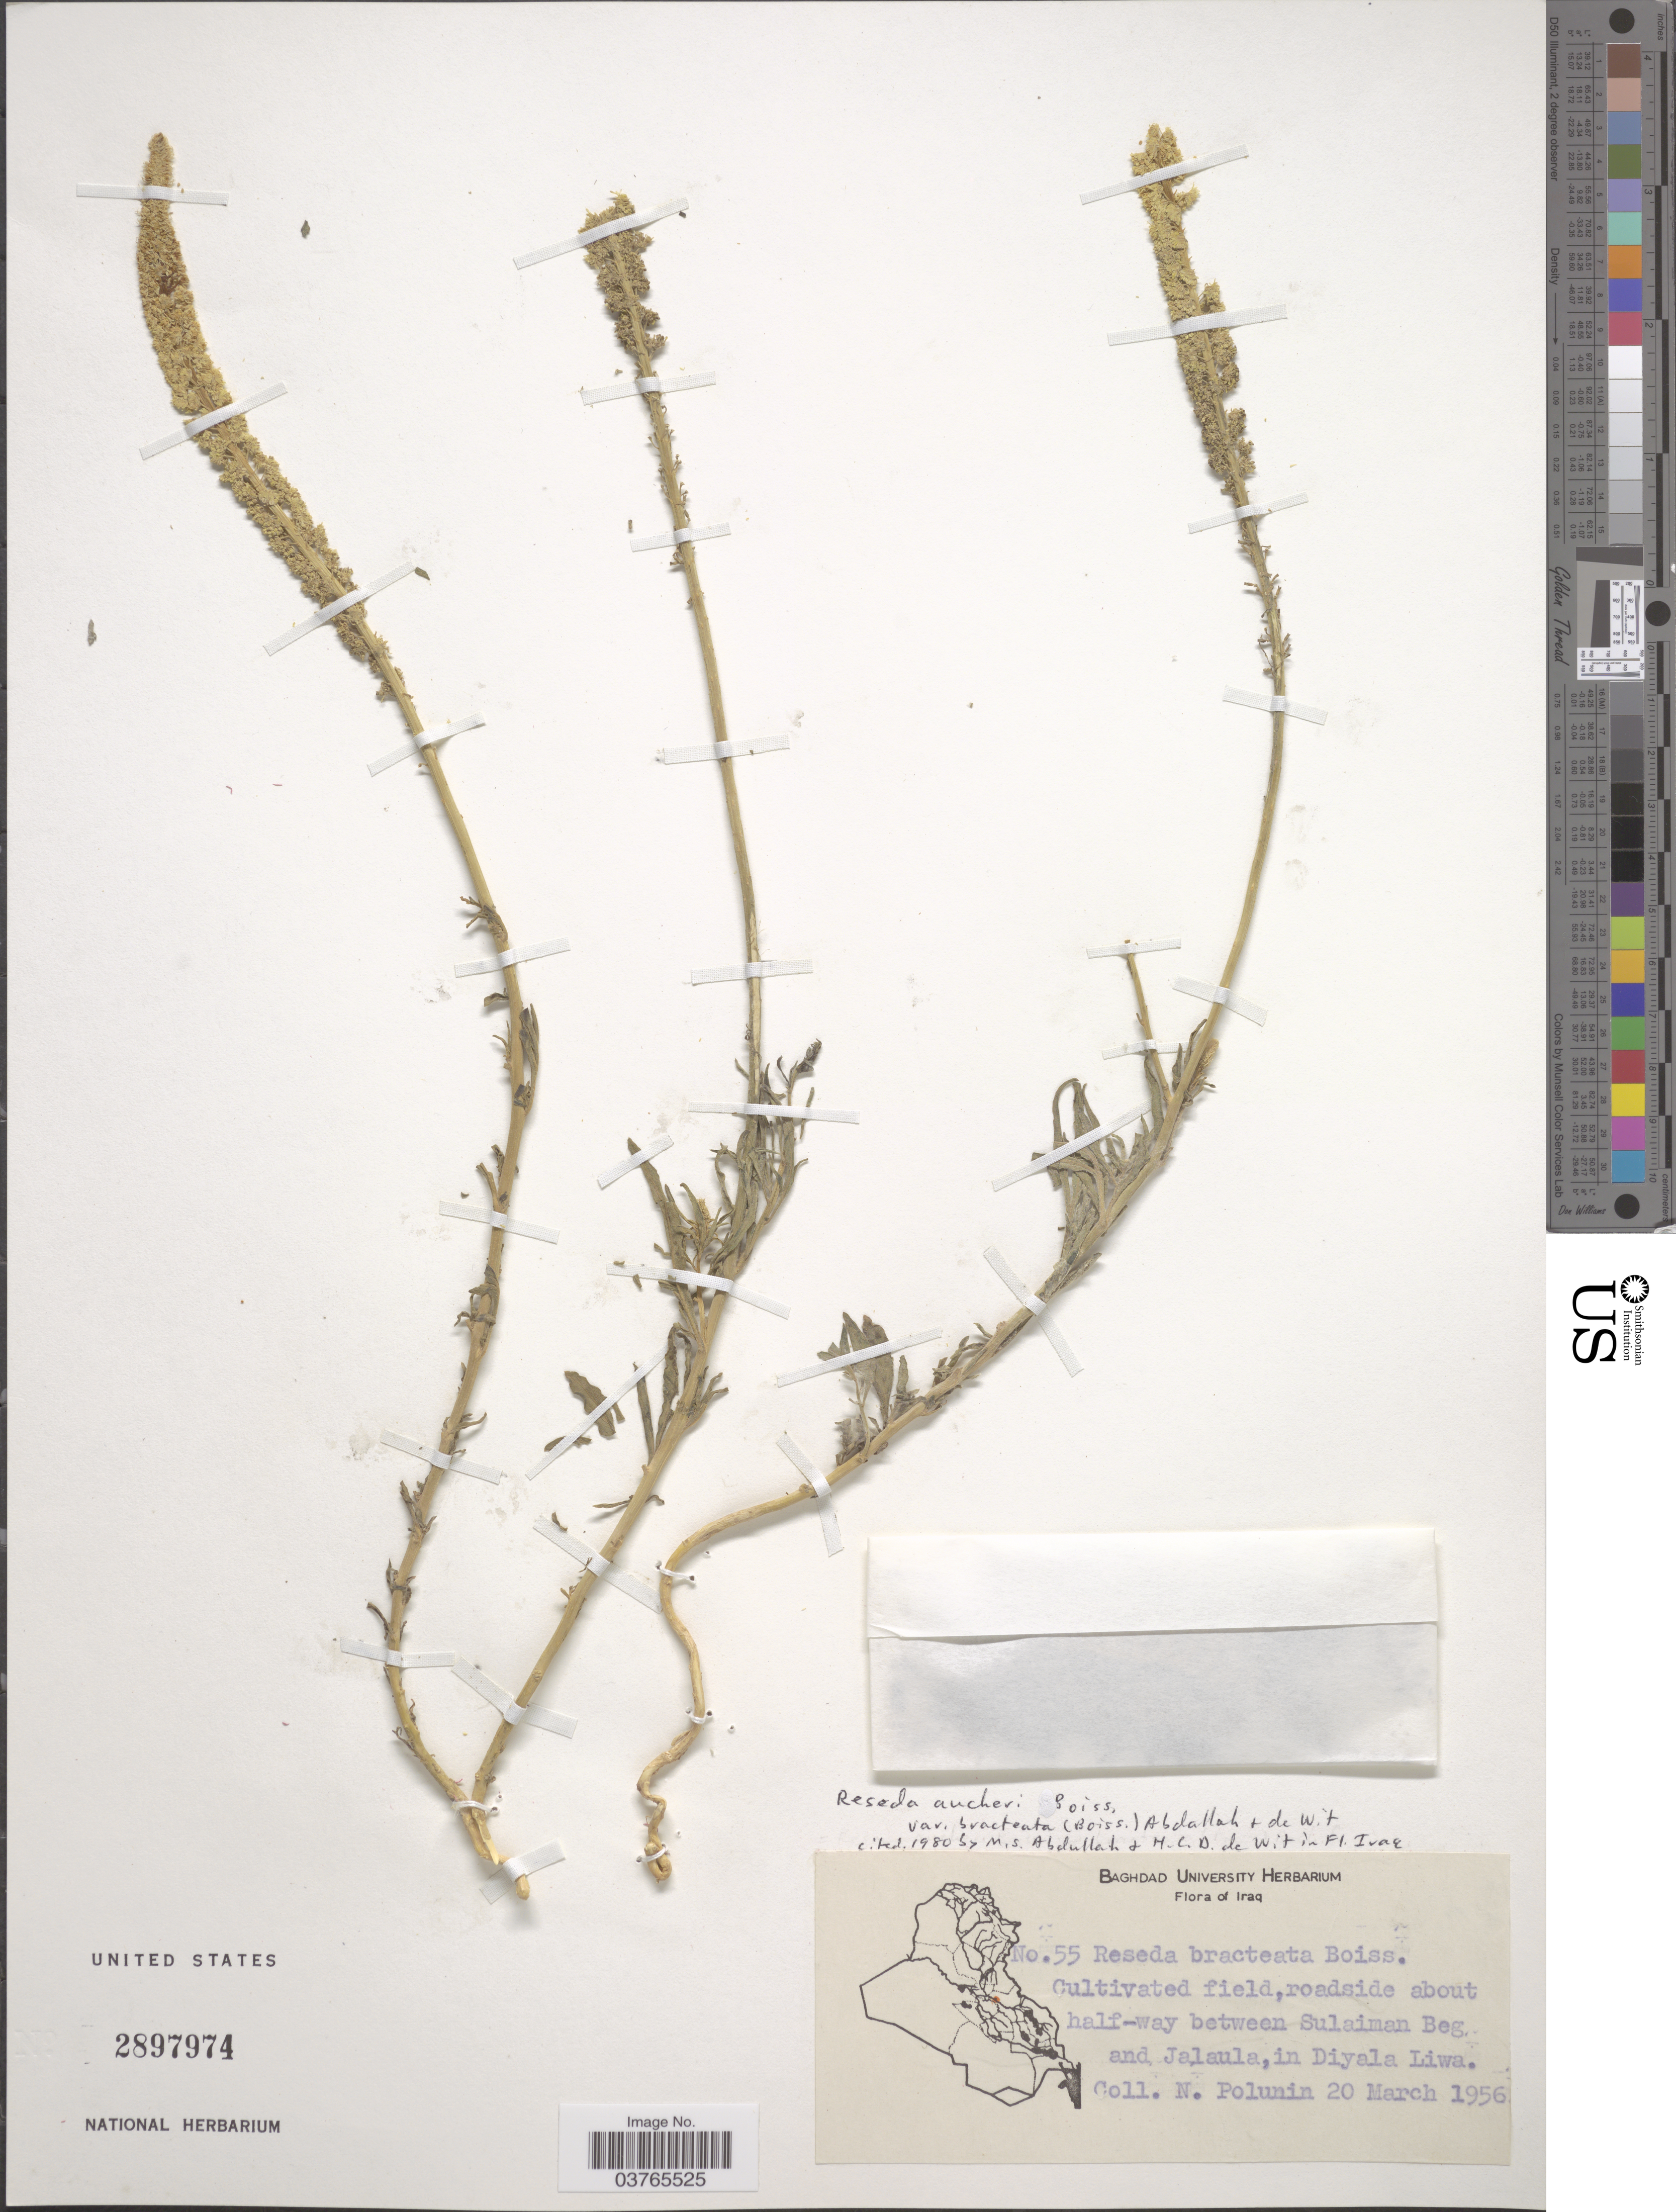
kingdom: Plantae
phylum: Tracheophyta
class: Magnoliopsida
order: Brassicales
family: Resedaceae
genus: Reseda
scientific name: Reseda aucheri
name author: Boiss.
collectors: N. Poluninm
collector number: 55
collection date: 1956-03-20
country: Iraq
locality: Roadside about half-way between Sulaiman Beg and Jalaula, in Diyala Liwa.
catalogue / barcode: US 2897974